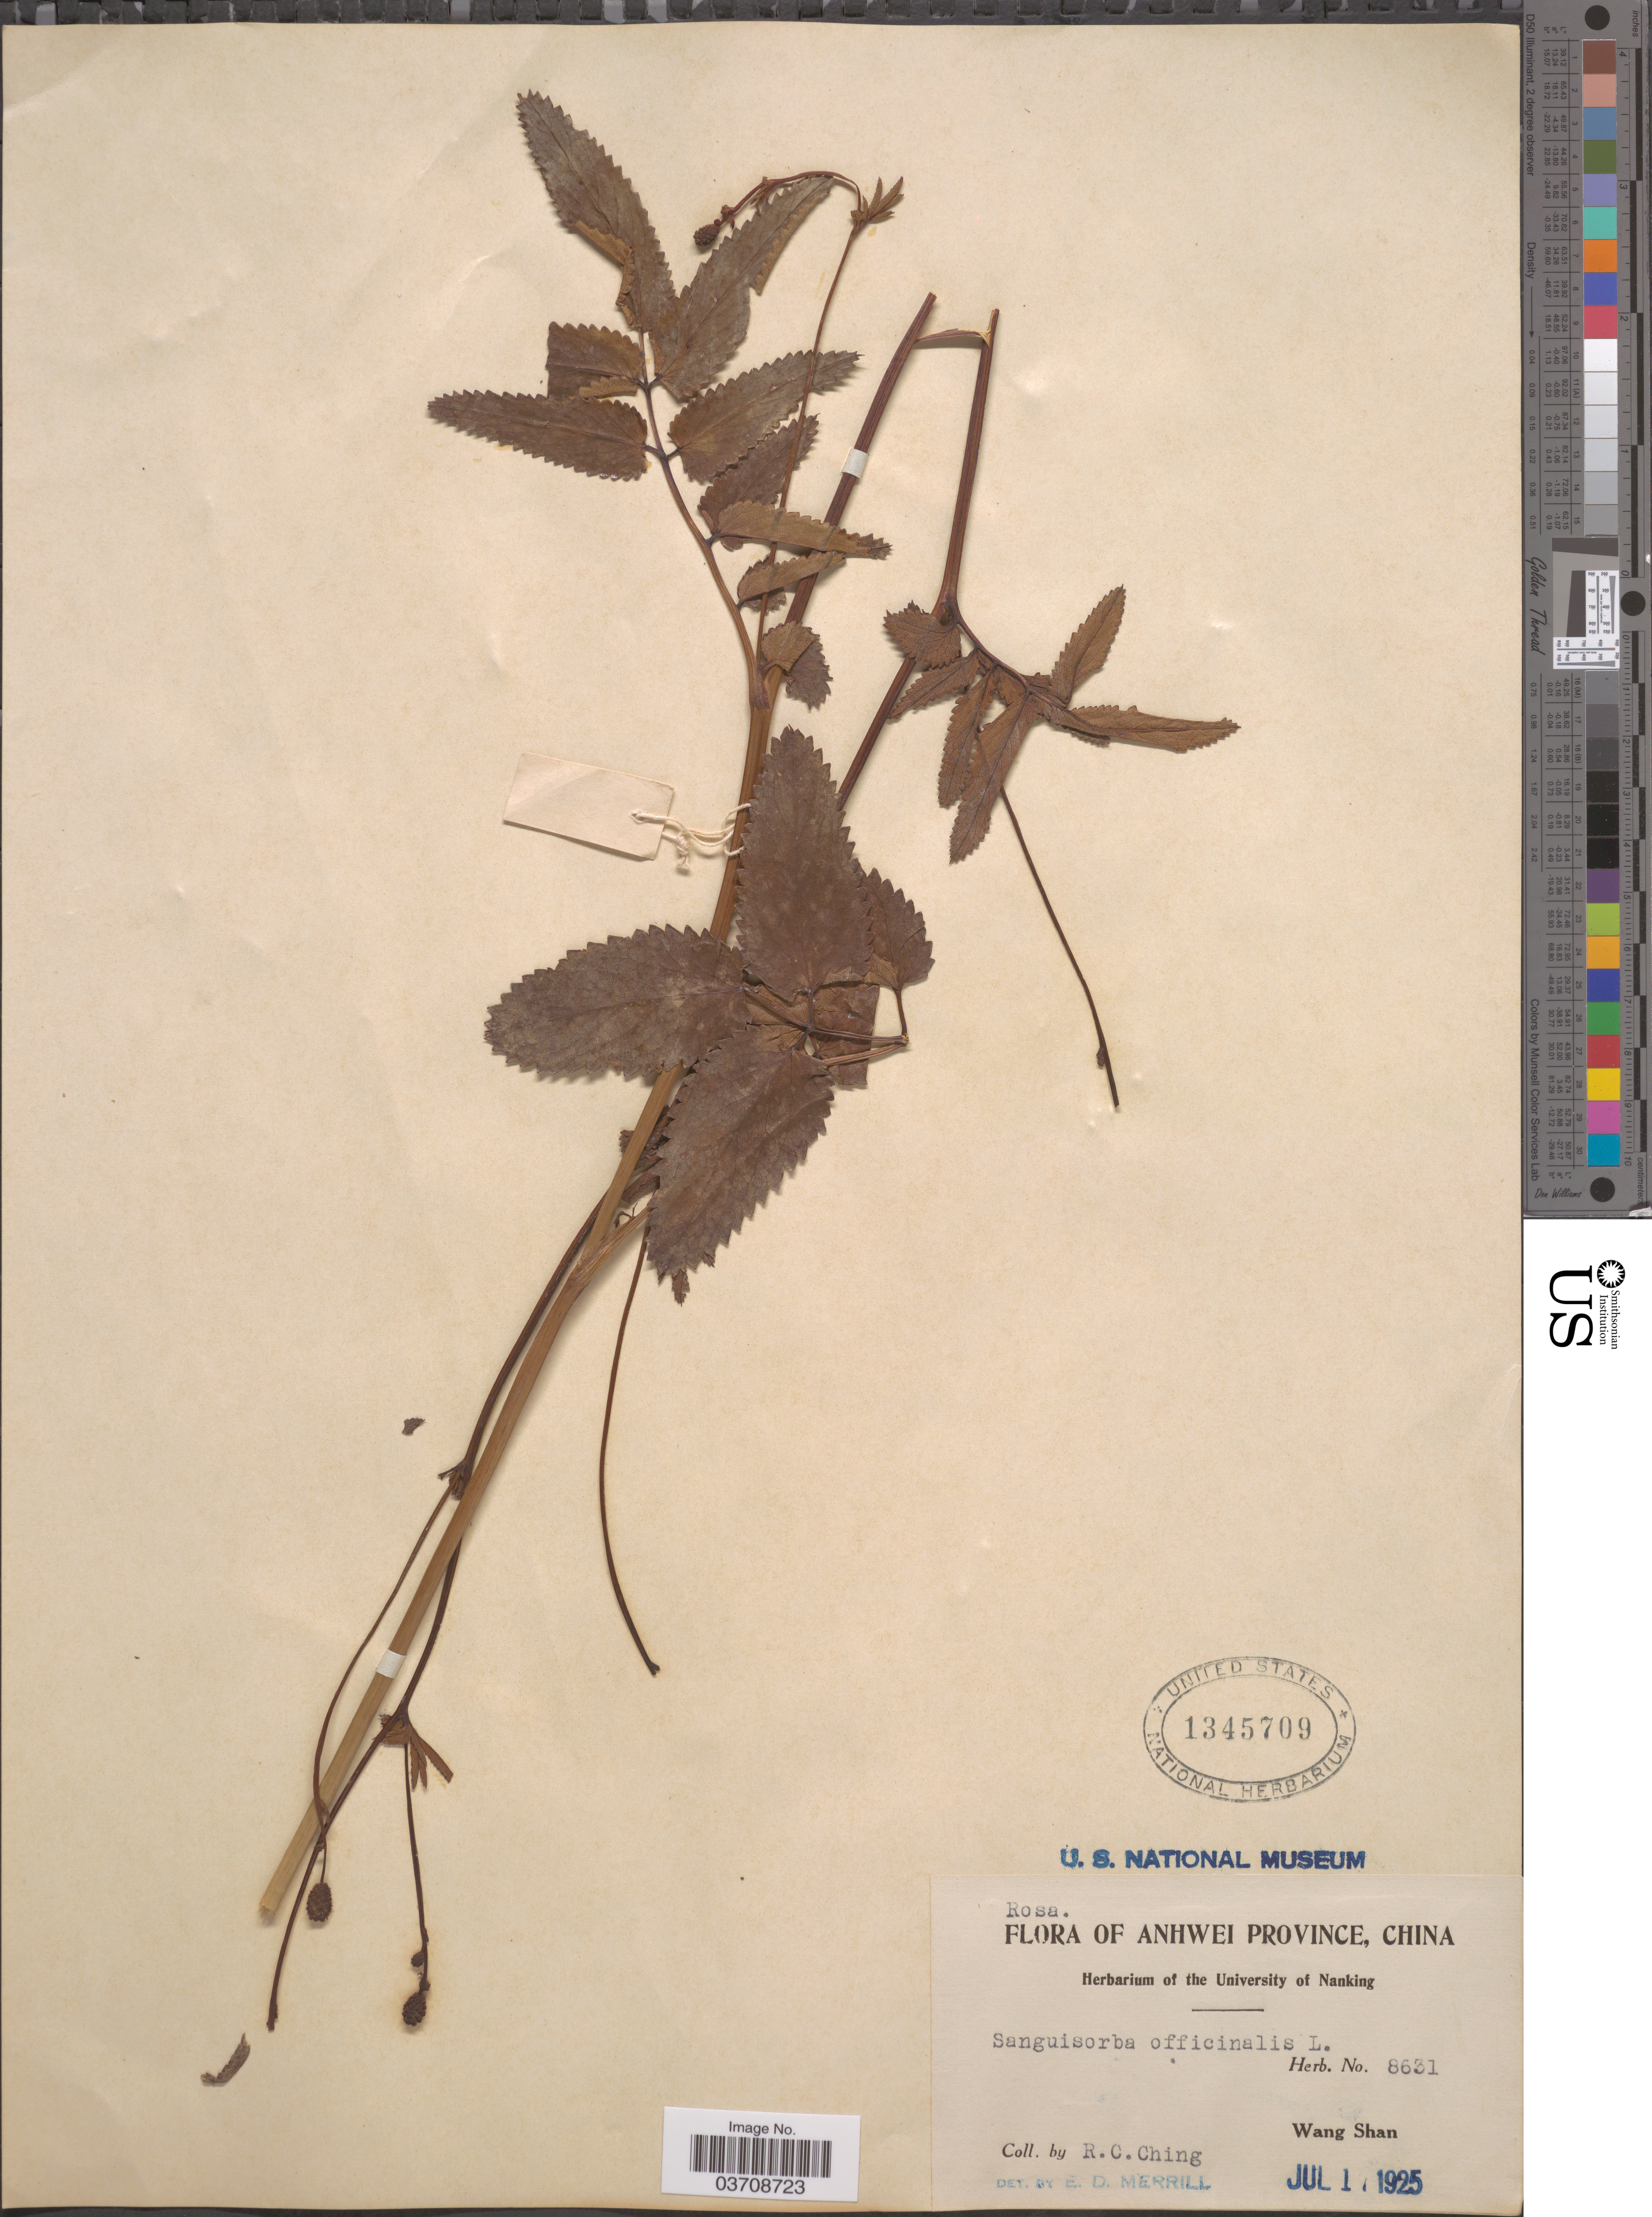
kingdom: Plantae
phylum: Tracheophyta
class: Magnoliopsida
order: Rosales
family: Rosaceae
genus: Sanguisorba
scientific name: Sanguisorba officinalis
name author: L.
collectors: R. C. Ching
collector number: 8631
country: China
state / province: Anhui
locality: Anhwei Province, Wang Shan.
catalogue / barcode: US 1345709